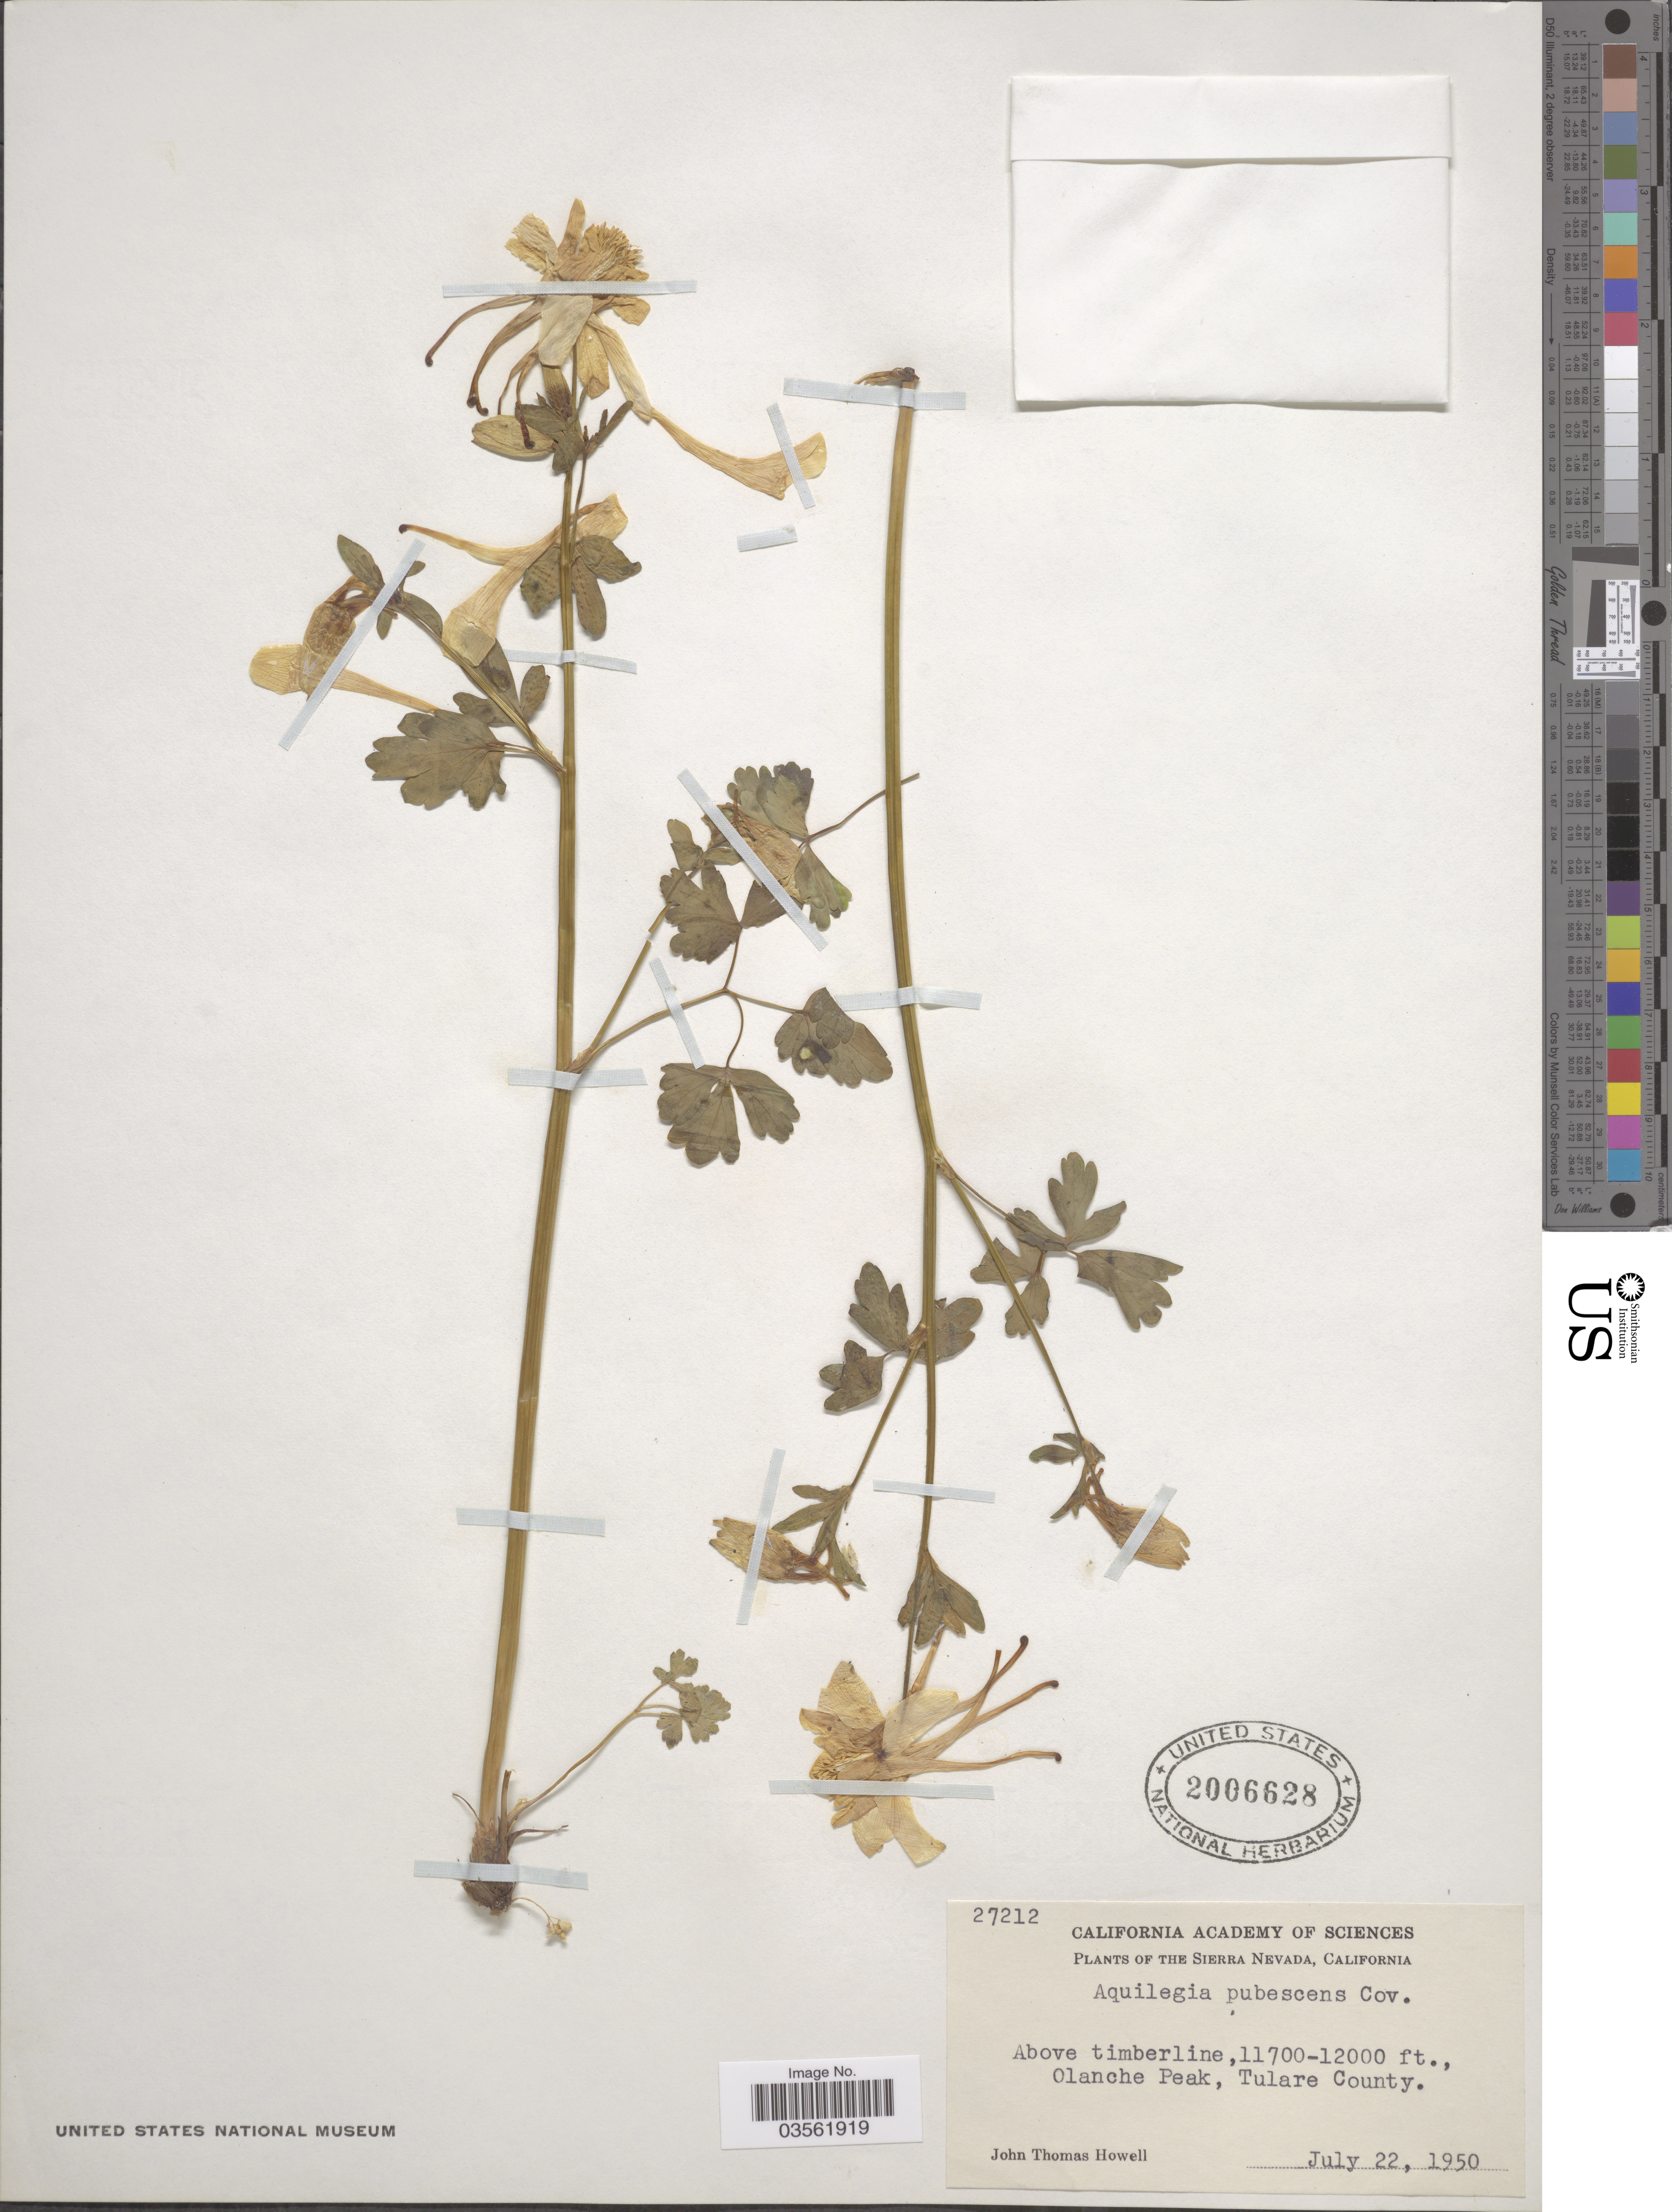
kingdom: Plantae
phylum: Tracheophyta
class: Magnoliopsida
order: Ranunculales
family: Ranunculaceae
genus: Aquilegia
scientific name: Aquilegia pubescens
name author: Coville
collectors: J. T. Howell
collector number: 27212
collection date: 1950-07-22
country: United States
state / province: California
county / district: Tulare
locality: The Sierra Nevada. Above timberline, Olanche Peak, Tulare County.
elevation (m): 3566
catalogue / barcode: US 2006628